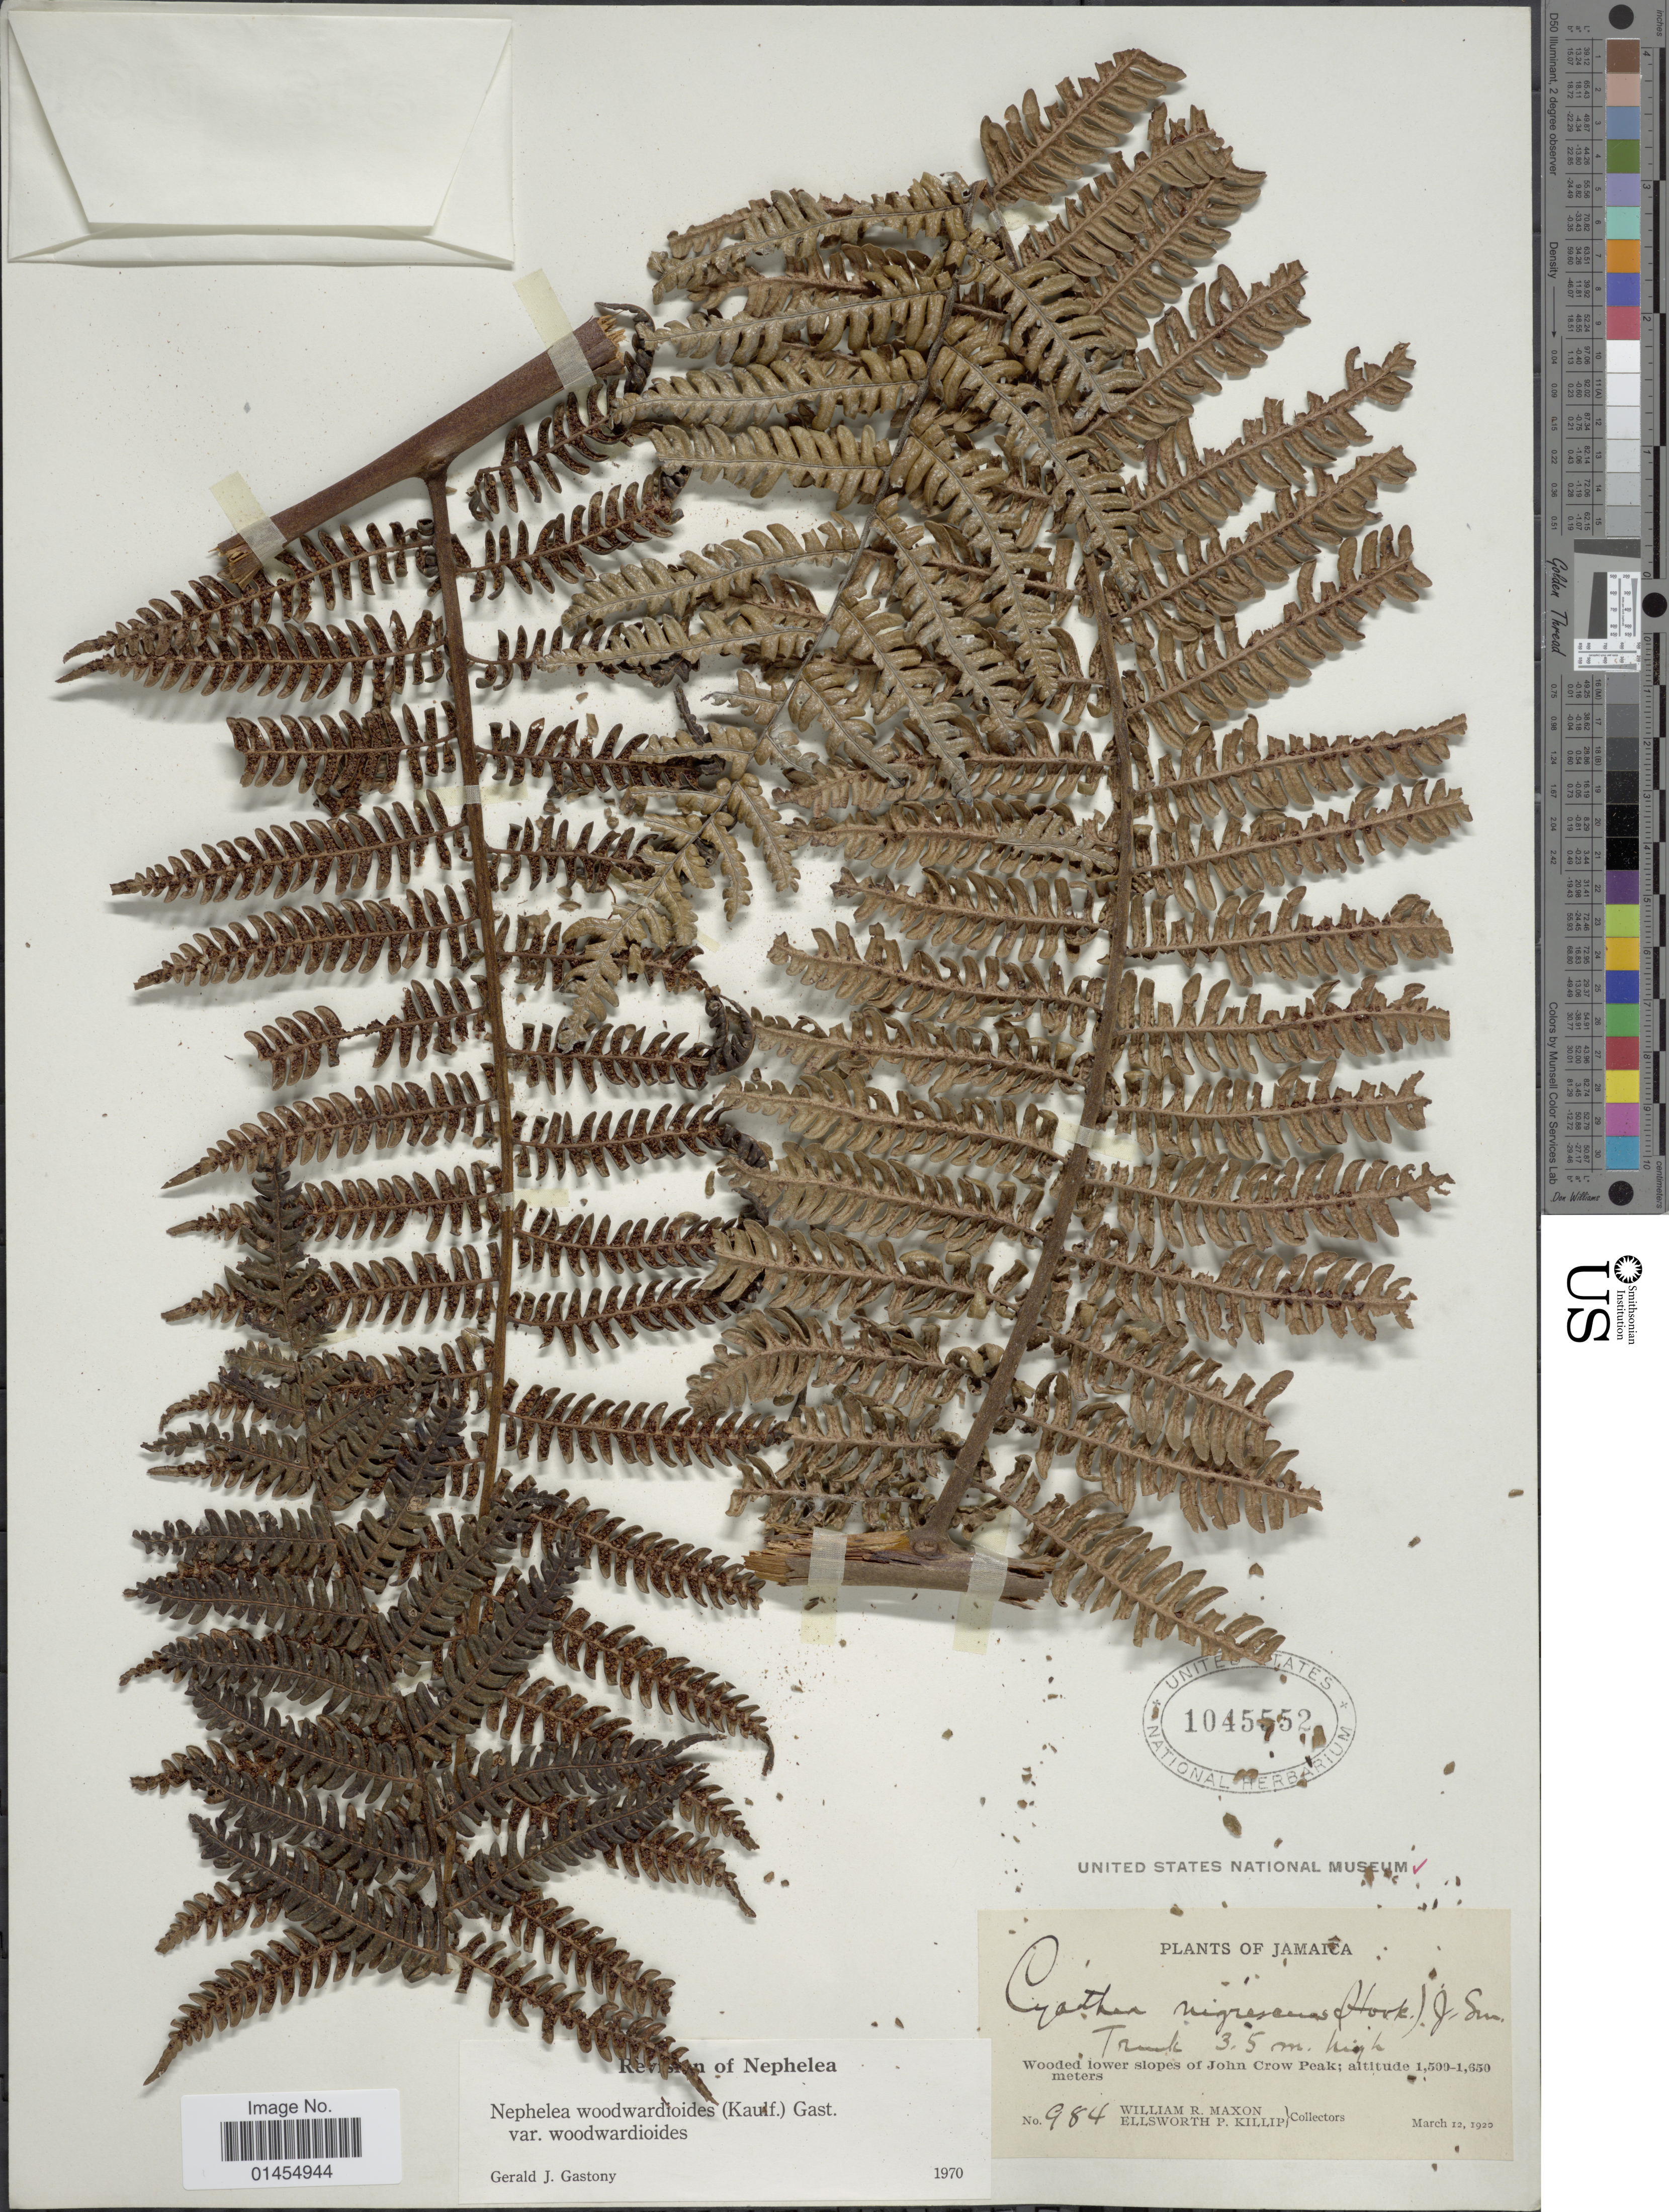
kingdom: Plantae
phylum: Tracheophyta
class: Polypodiopsida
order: Cyatheales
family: Cyatheaceae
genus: Alsophila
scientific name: Alsophila woodwardioides var. woodwardioides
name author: (Kaulf.) D.S. Conant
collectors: W. R. Maxon & E. P. Killip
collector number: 984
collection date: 1920-03-12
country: Jamaica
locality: Wooded lower slopes of John Crow Peak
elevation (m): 1500